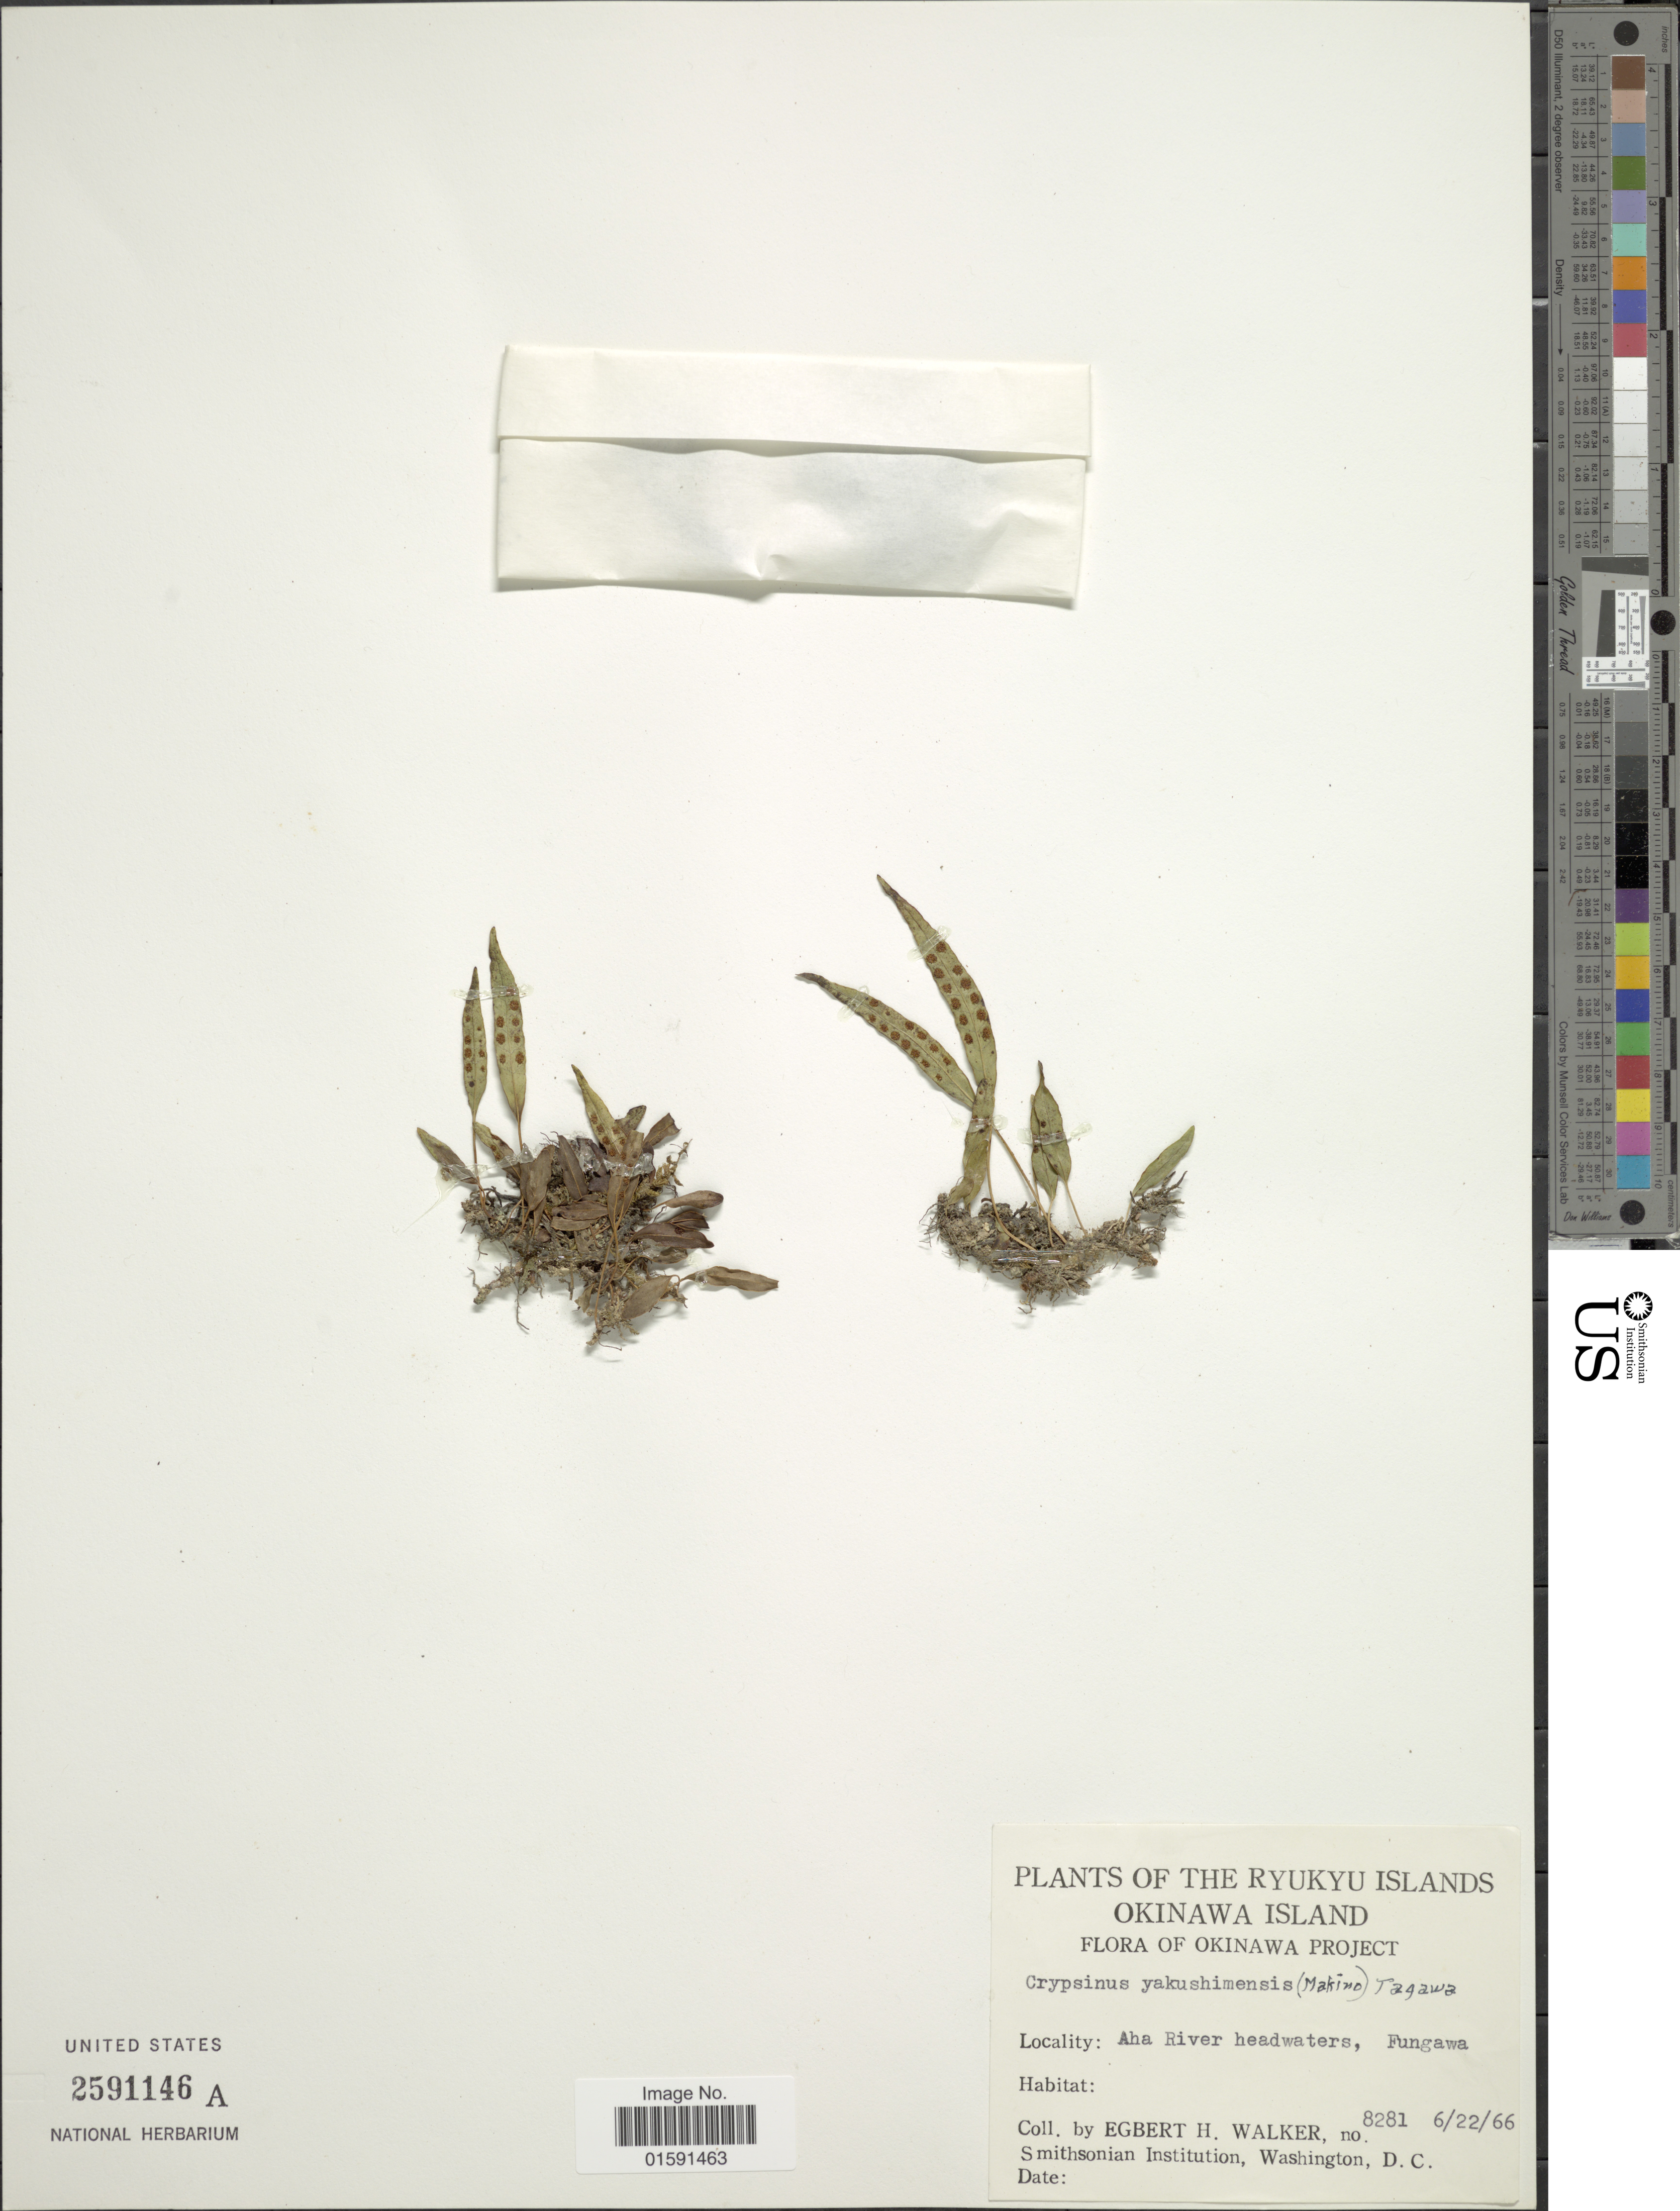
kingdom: Plantae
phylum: Tracheophyta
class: Polypodiopsida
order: Polypodiales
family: Polypodiaceae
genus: Selliguea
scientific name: Selliguea yakushimensis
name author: (Makino) Fraser-Jenk.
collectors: E. H. Walker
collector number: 8281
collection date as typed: Transcribed d/m/y: 22/6/66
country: Japan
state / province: Okinawa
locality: Okinawa Island. Okinawa Project. Aha River hwadwaters, Fungawa. Ryukyu Islands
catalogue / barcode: US 2591146A